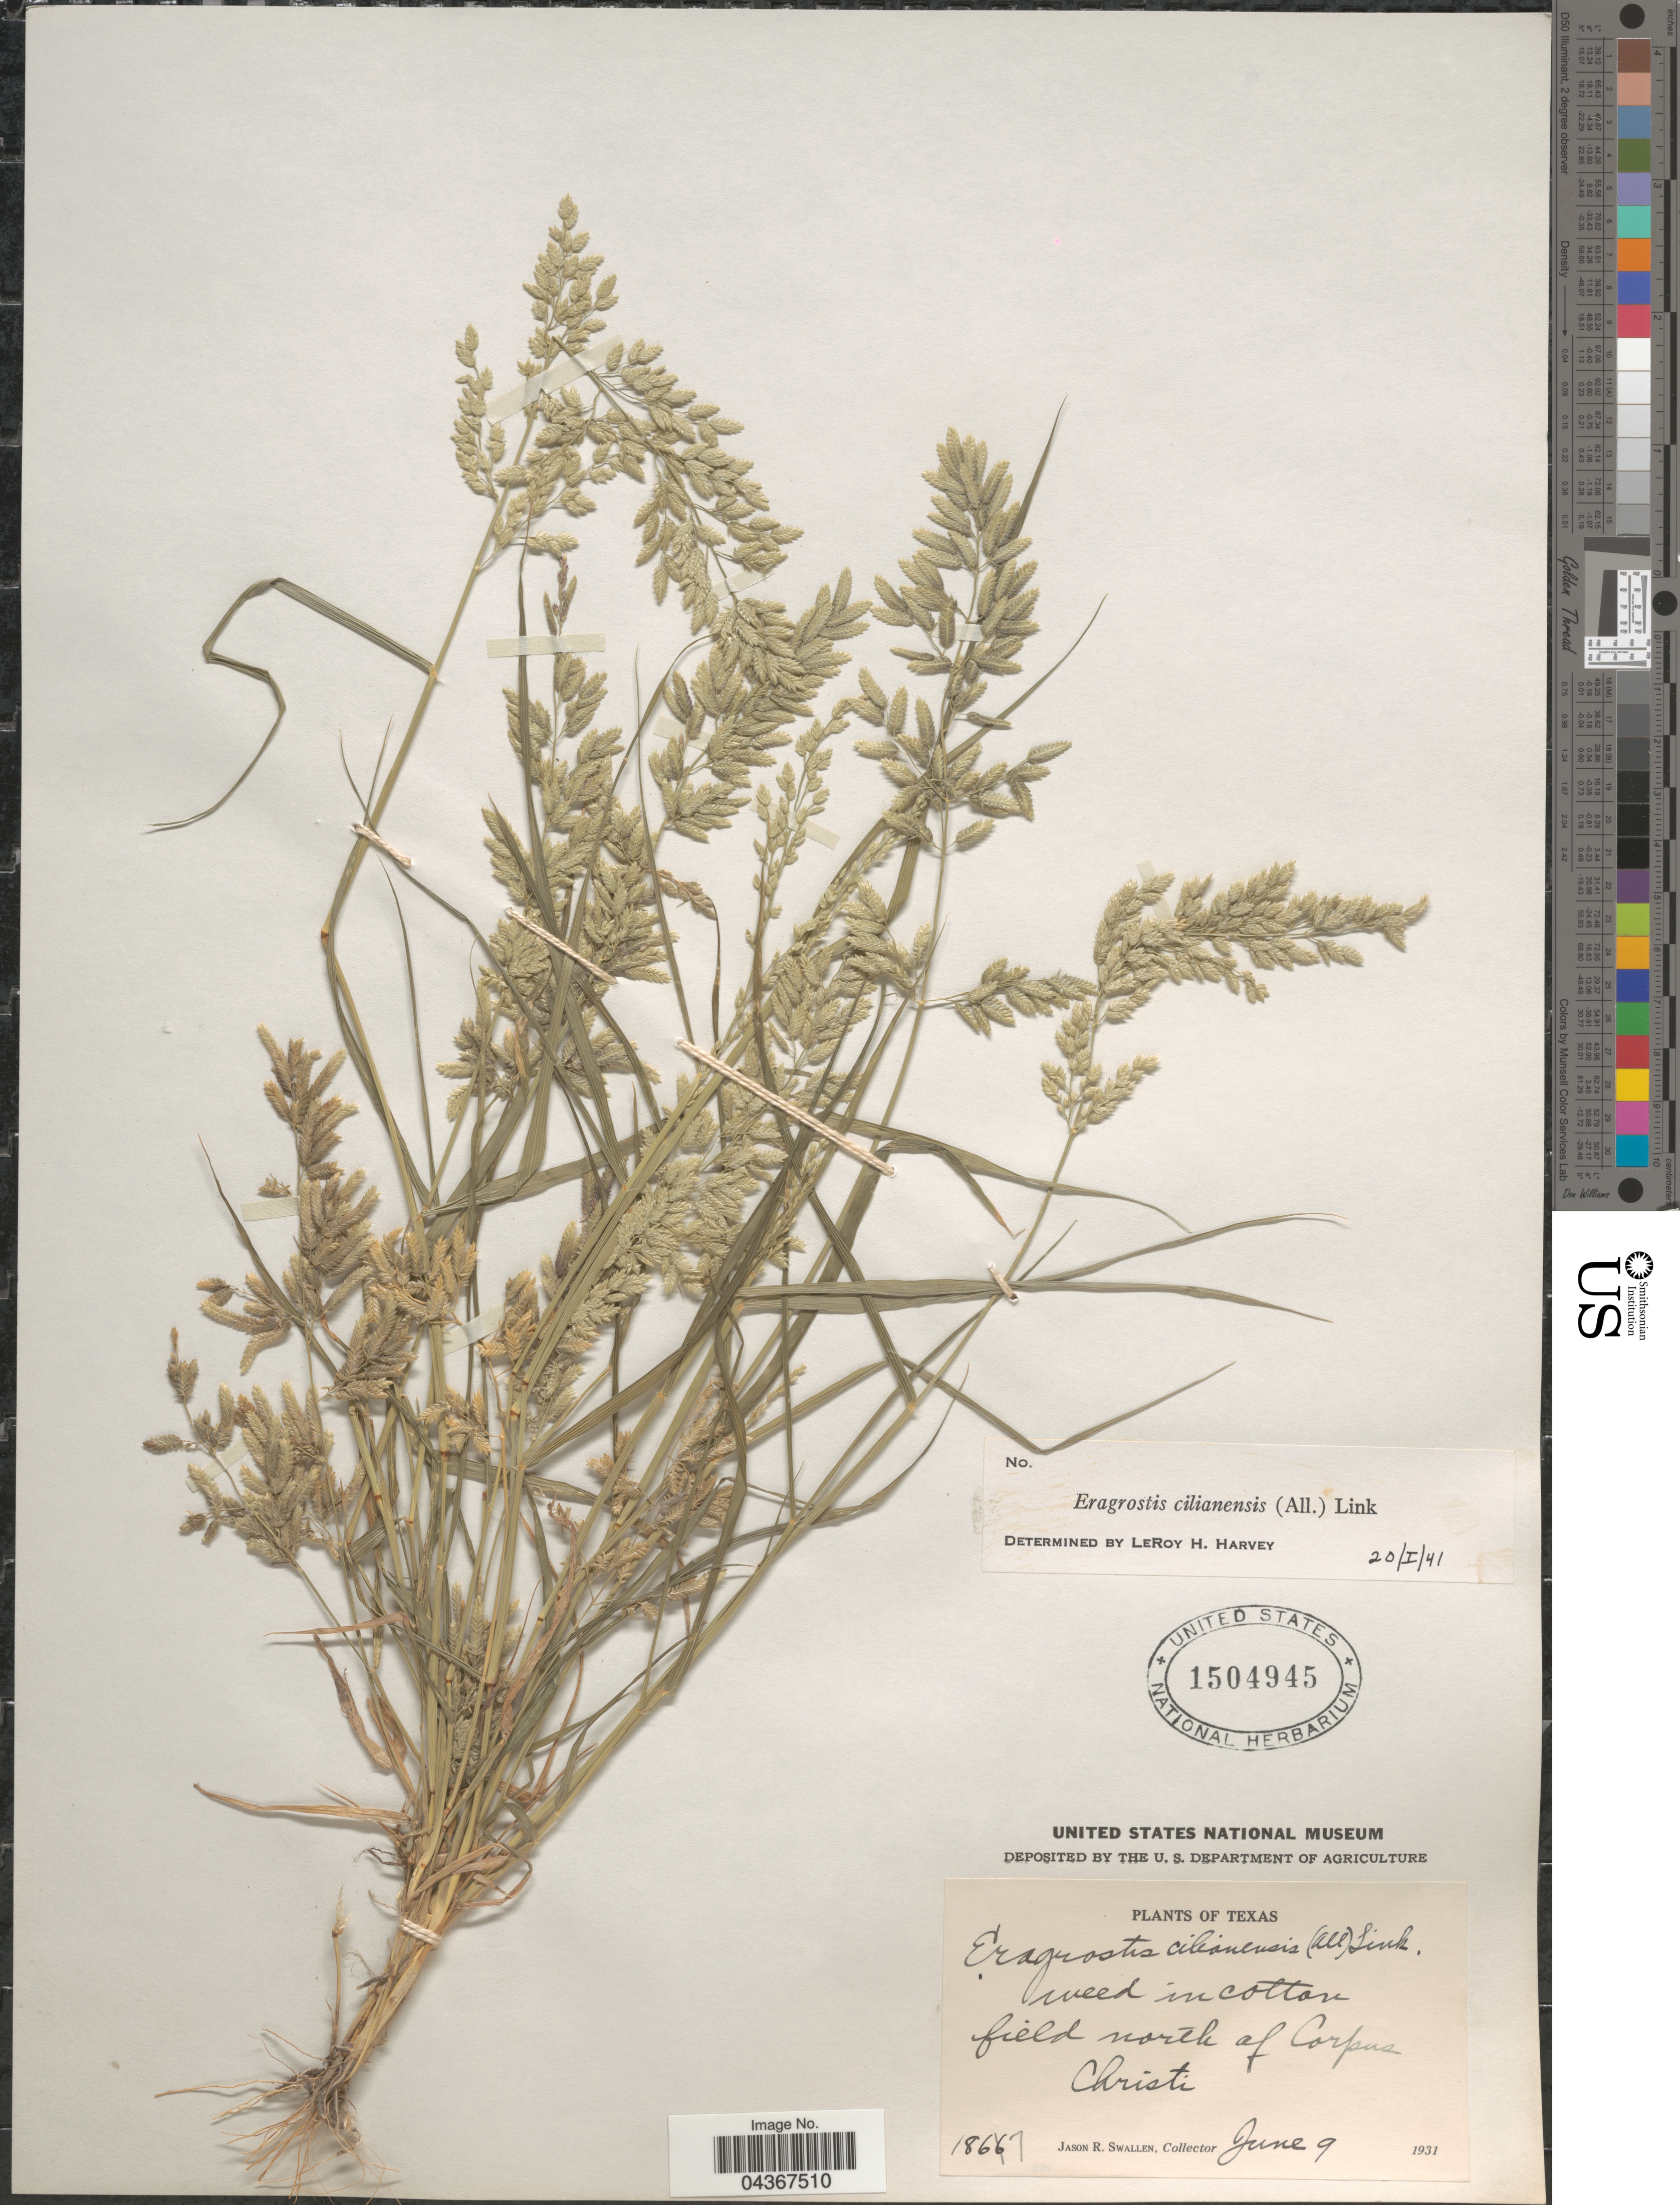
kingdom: Plantae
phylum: Tracheophyta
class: Liliopsida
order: Poales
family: Poaceae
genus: Eragrostis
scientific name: Eragrostis cilianensis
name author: (Bellardi) Vignolo ex Janch.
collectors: J. R. Swallen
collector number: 1867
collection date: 1931-06-09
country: United States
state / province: Texas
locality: In cotton field north of Corpus Christi.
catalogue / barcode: US 1504945